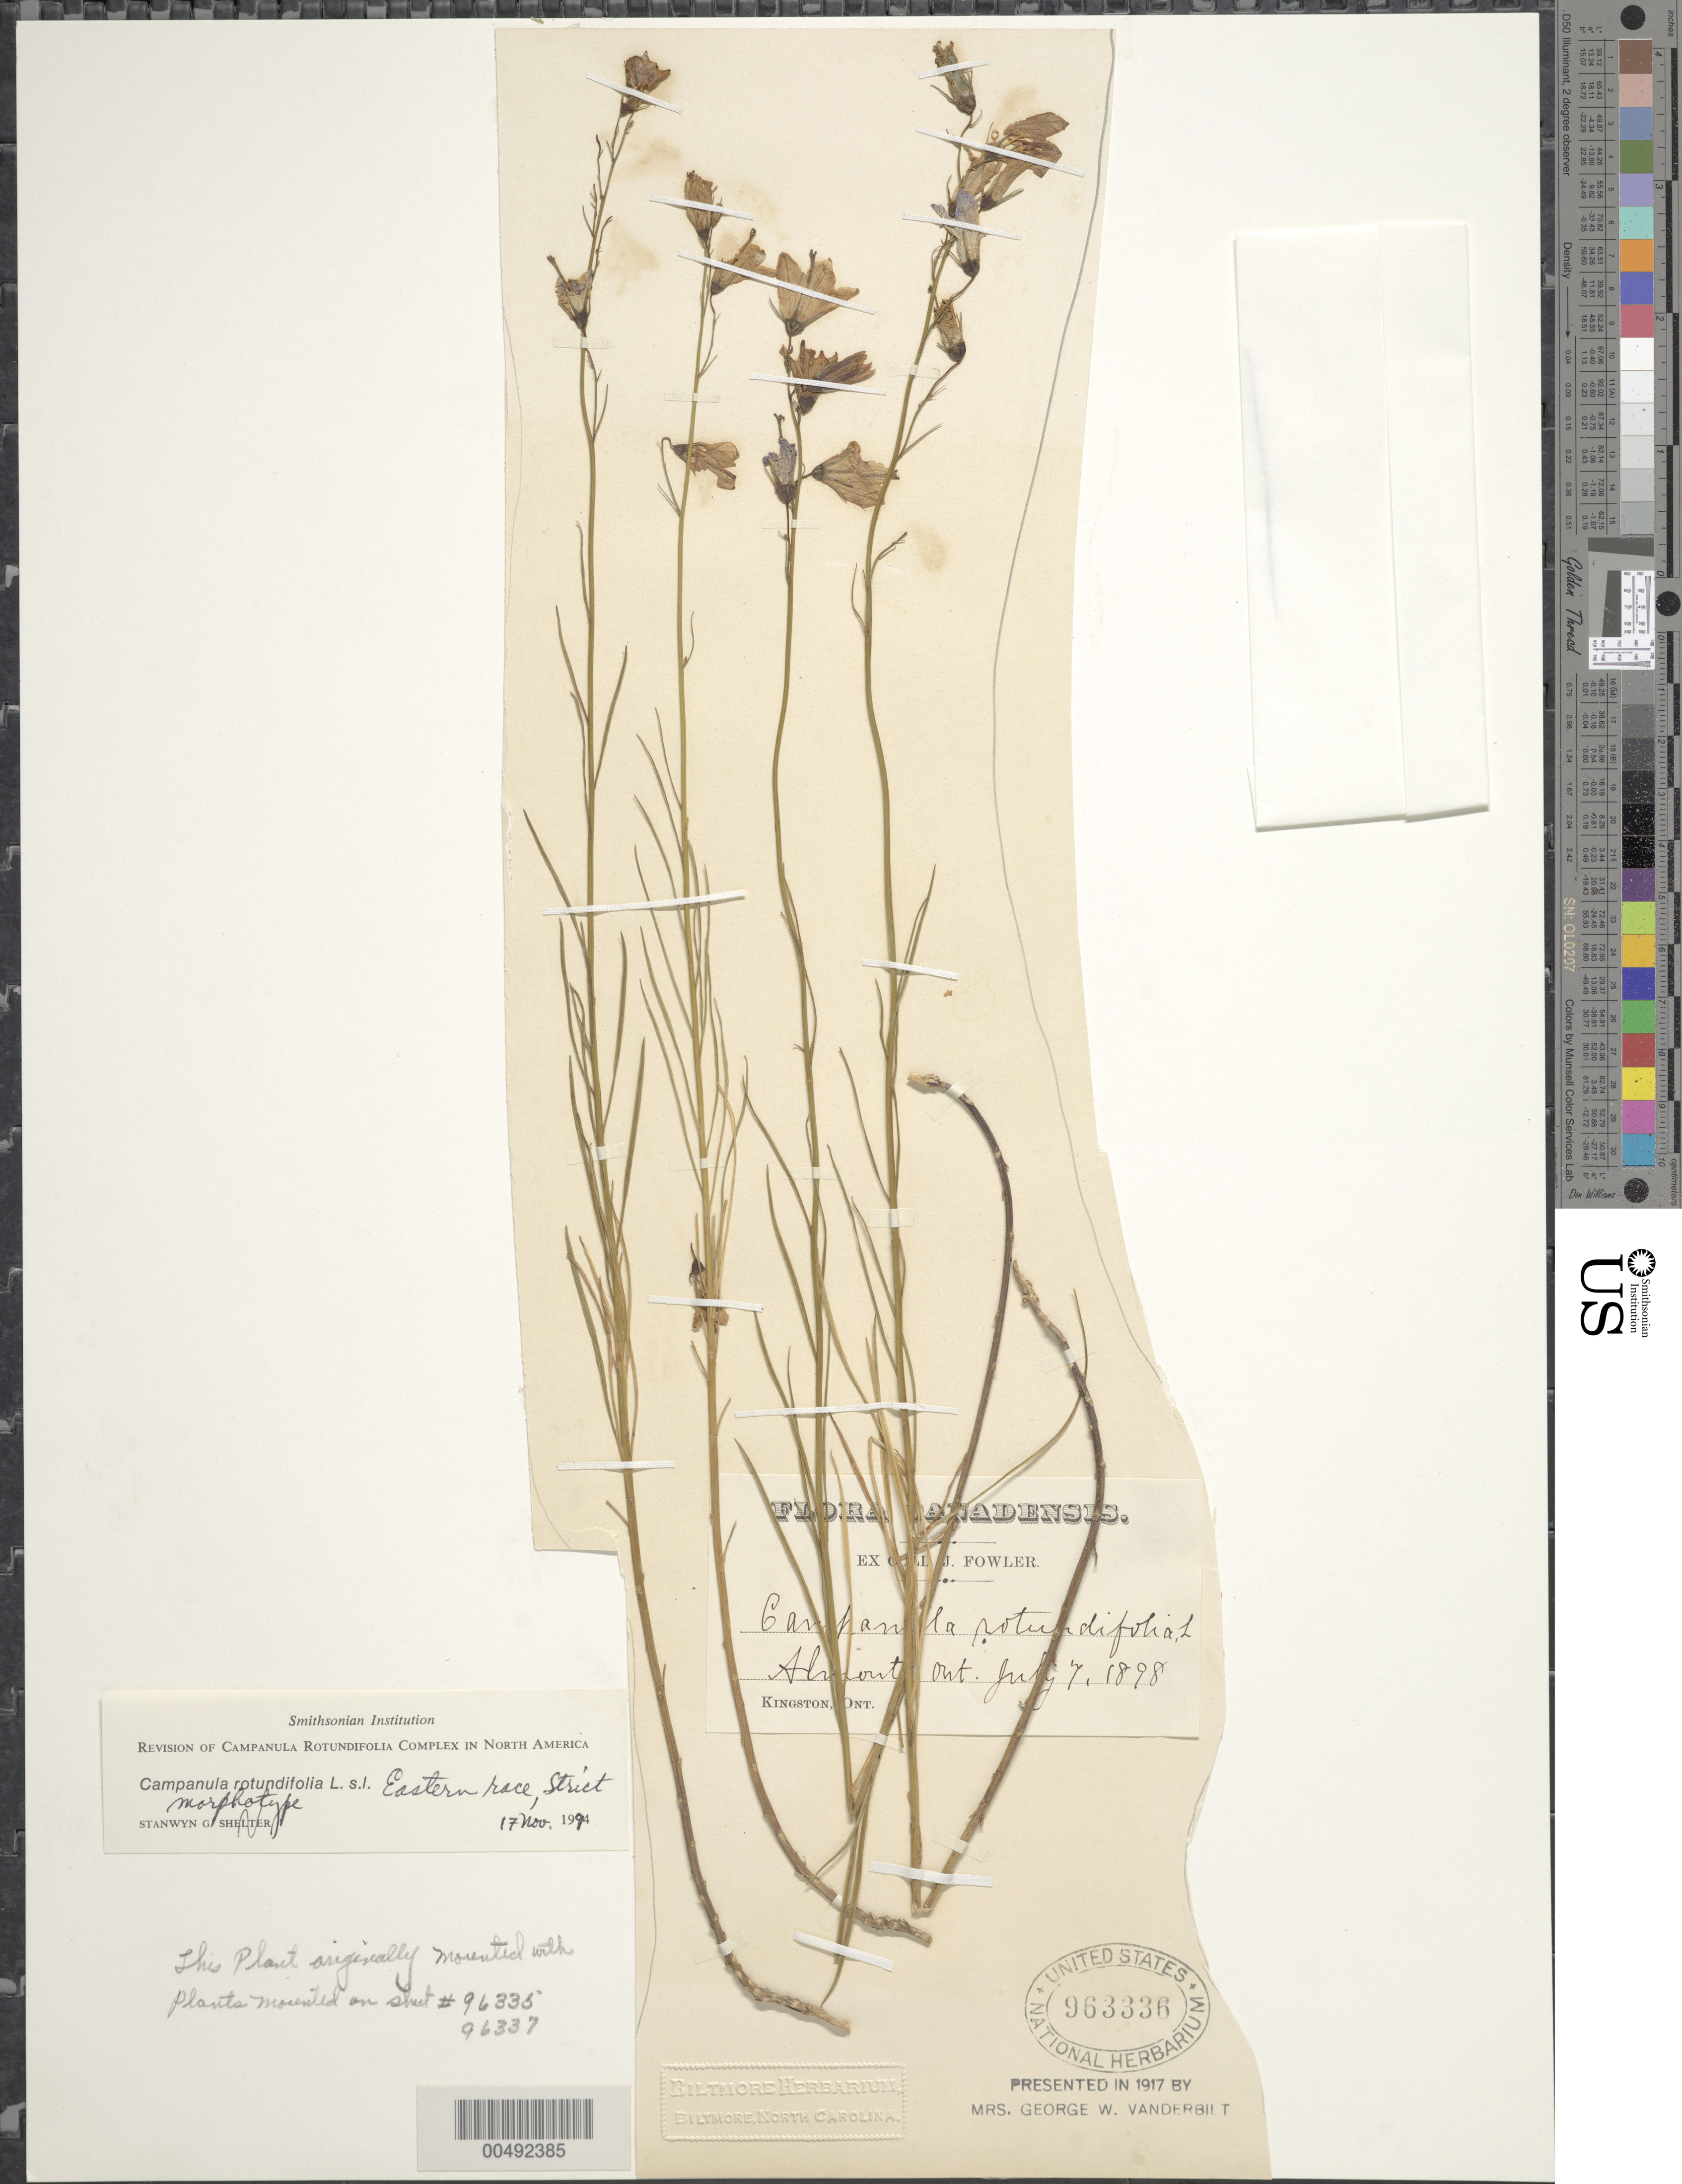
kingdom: Plantae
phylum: Tracheophyta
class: Magnoliopsida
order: Asterales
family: Campanulaceae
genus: Campanula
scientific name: Campanula rotundifolia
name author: L.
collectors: J. P. Fowler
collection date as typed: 07 Jul 1898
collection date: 1898-07-07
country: Canada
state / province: Ontario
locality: "Almonte" [Almante]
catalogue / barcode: US 963336